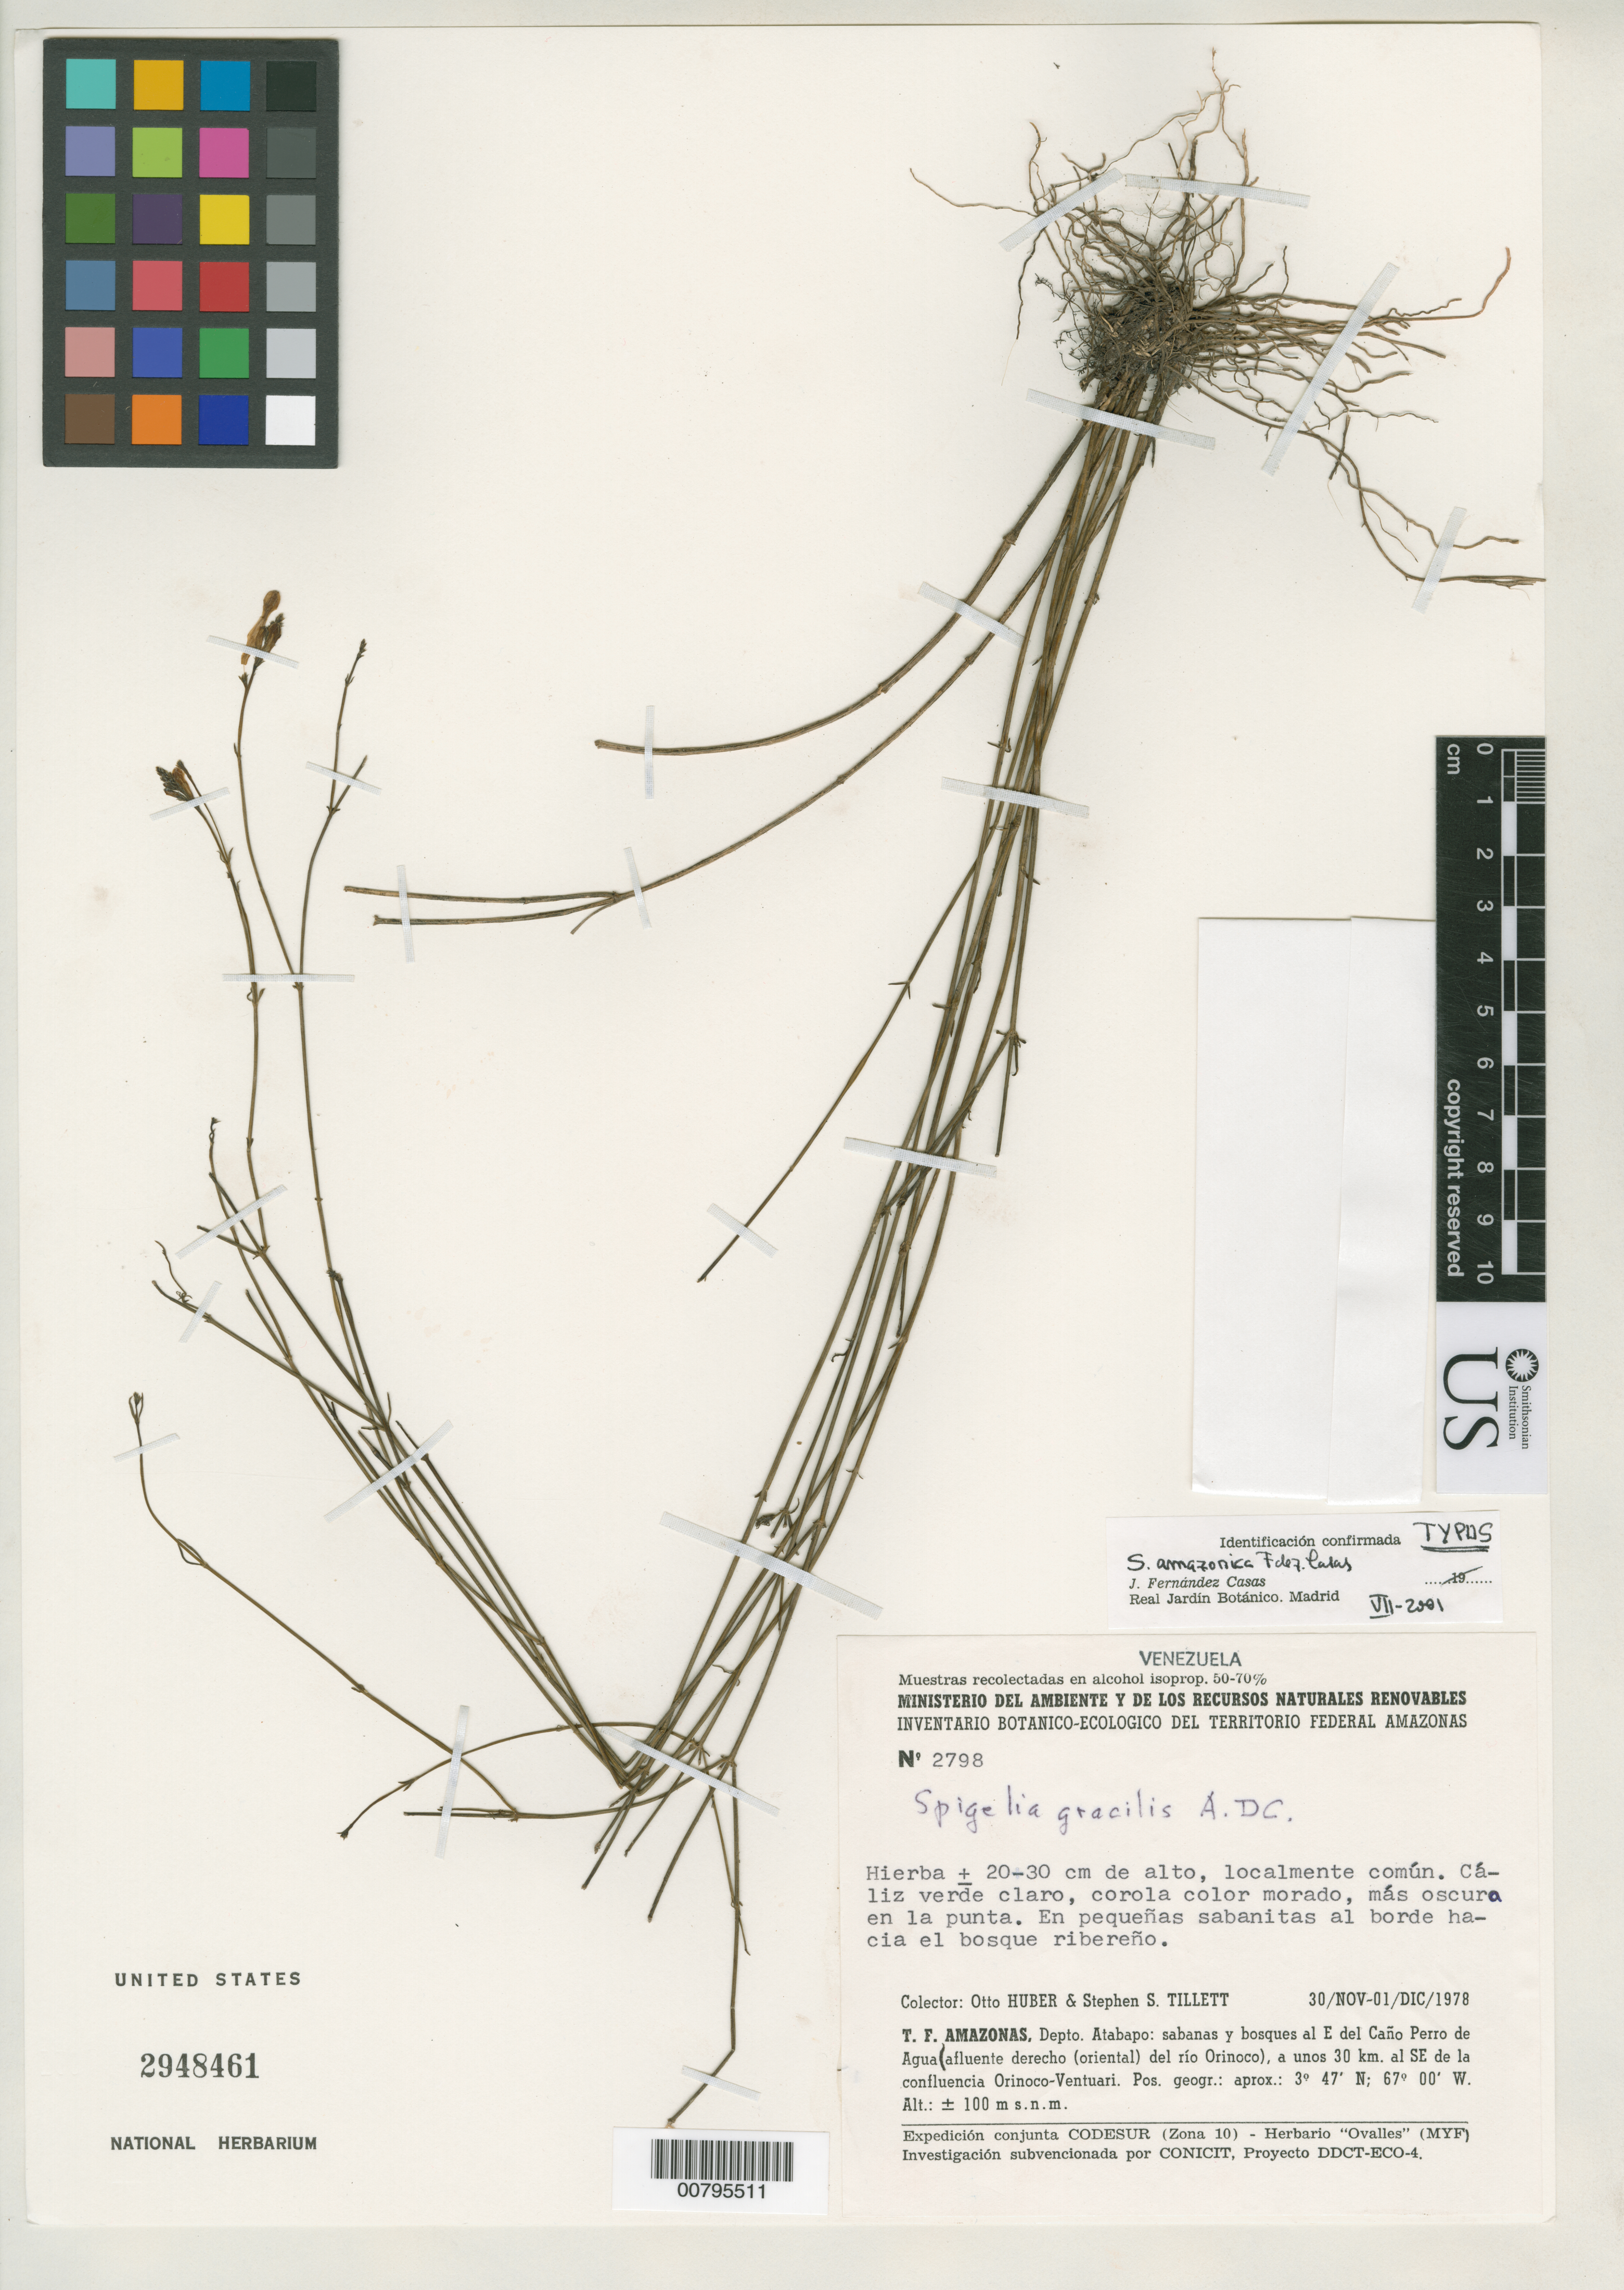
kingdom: Plantae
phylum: Tracheophyta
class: Magnoliopsida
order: Gentianales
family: Loganiaceae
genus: Spigelia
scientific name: Spigelia amazonica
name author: Fern. Casas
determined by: Fernández Casas, F. J.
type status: Isotype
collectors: O. Huber & S. S. Tillett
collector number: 2798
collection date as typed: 30 Nov 1978 to 01 Dec 1978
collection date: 1978-11-30/1978-12-01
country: Venezuela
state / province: Amazonas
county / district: Atabapo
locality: sabanas y bosques al E del Caño Perro de Agua (afluente derecho (oriental) del río Orinoco), a unos 30 km al SE de la confluencia Orinoco-Ventuari.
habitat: En pequeñas sabanitas al borde hacia el bosque ribereño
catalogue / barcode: US 2948461